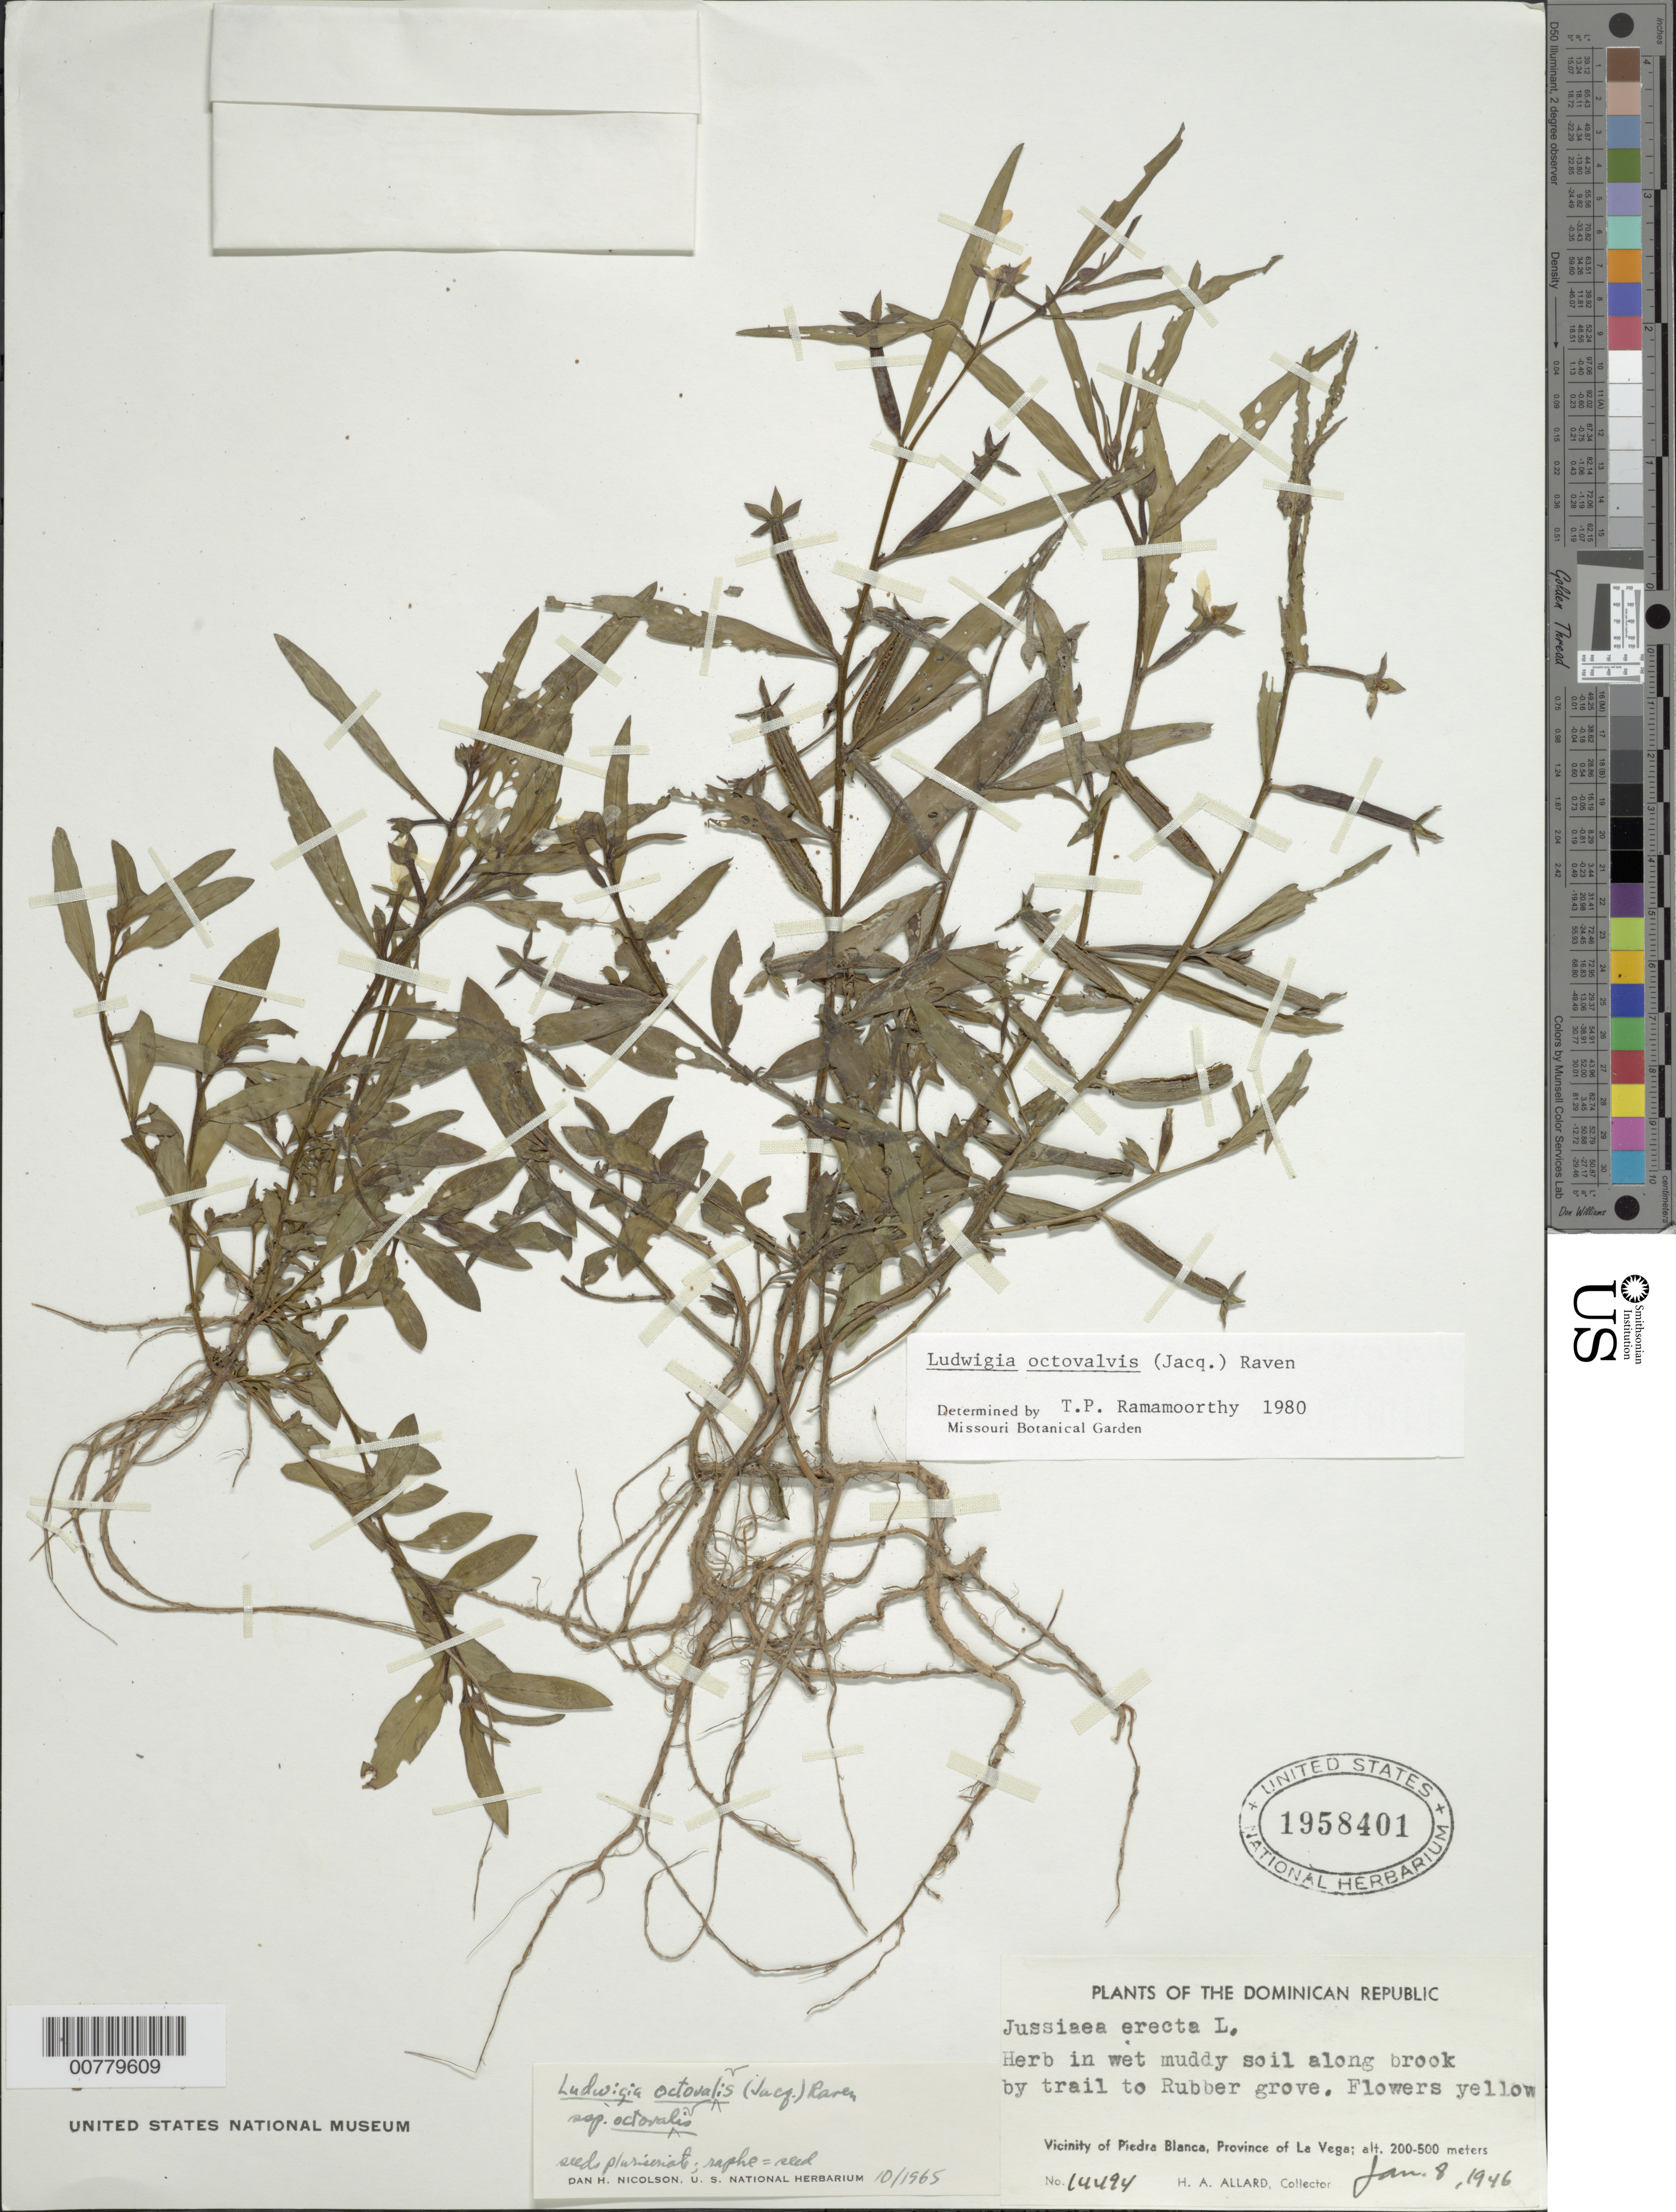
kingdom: Plantae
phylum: Tracheophyta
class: Magnoliopsida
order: Myrtales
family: Onagraceae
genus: Ludwigia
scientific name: Ludwigia octovalvis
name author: (Jacq.) P.H. Raven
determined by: Ramamoorthy, T. P.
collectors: H. A. Allard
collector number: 14494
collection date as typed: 08 Jan 1946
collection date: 1946-01-08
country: Dominican Republic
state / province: La Vega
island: Hispaniola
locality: Vicinity of Piedra Blanca, by trail to Rubber grove.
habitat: In wet muddy soil along brook.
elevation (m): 200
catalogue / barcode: US 1958401